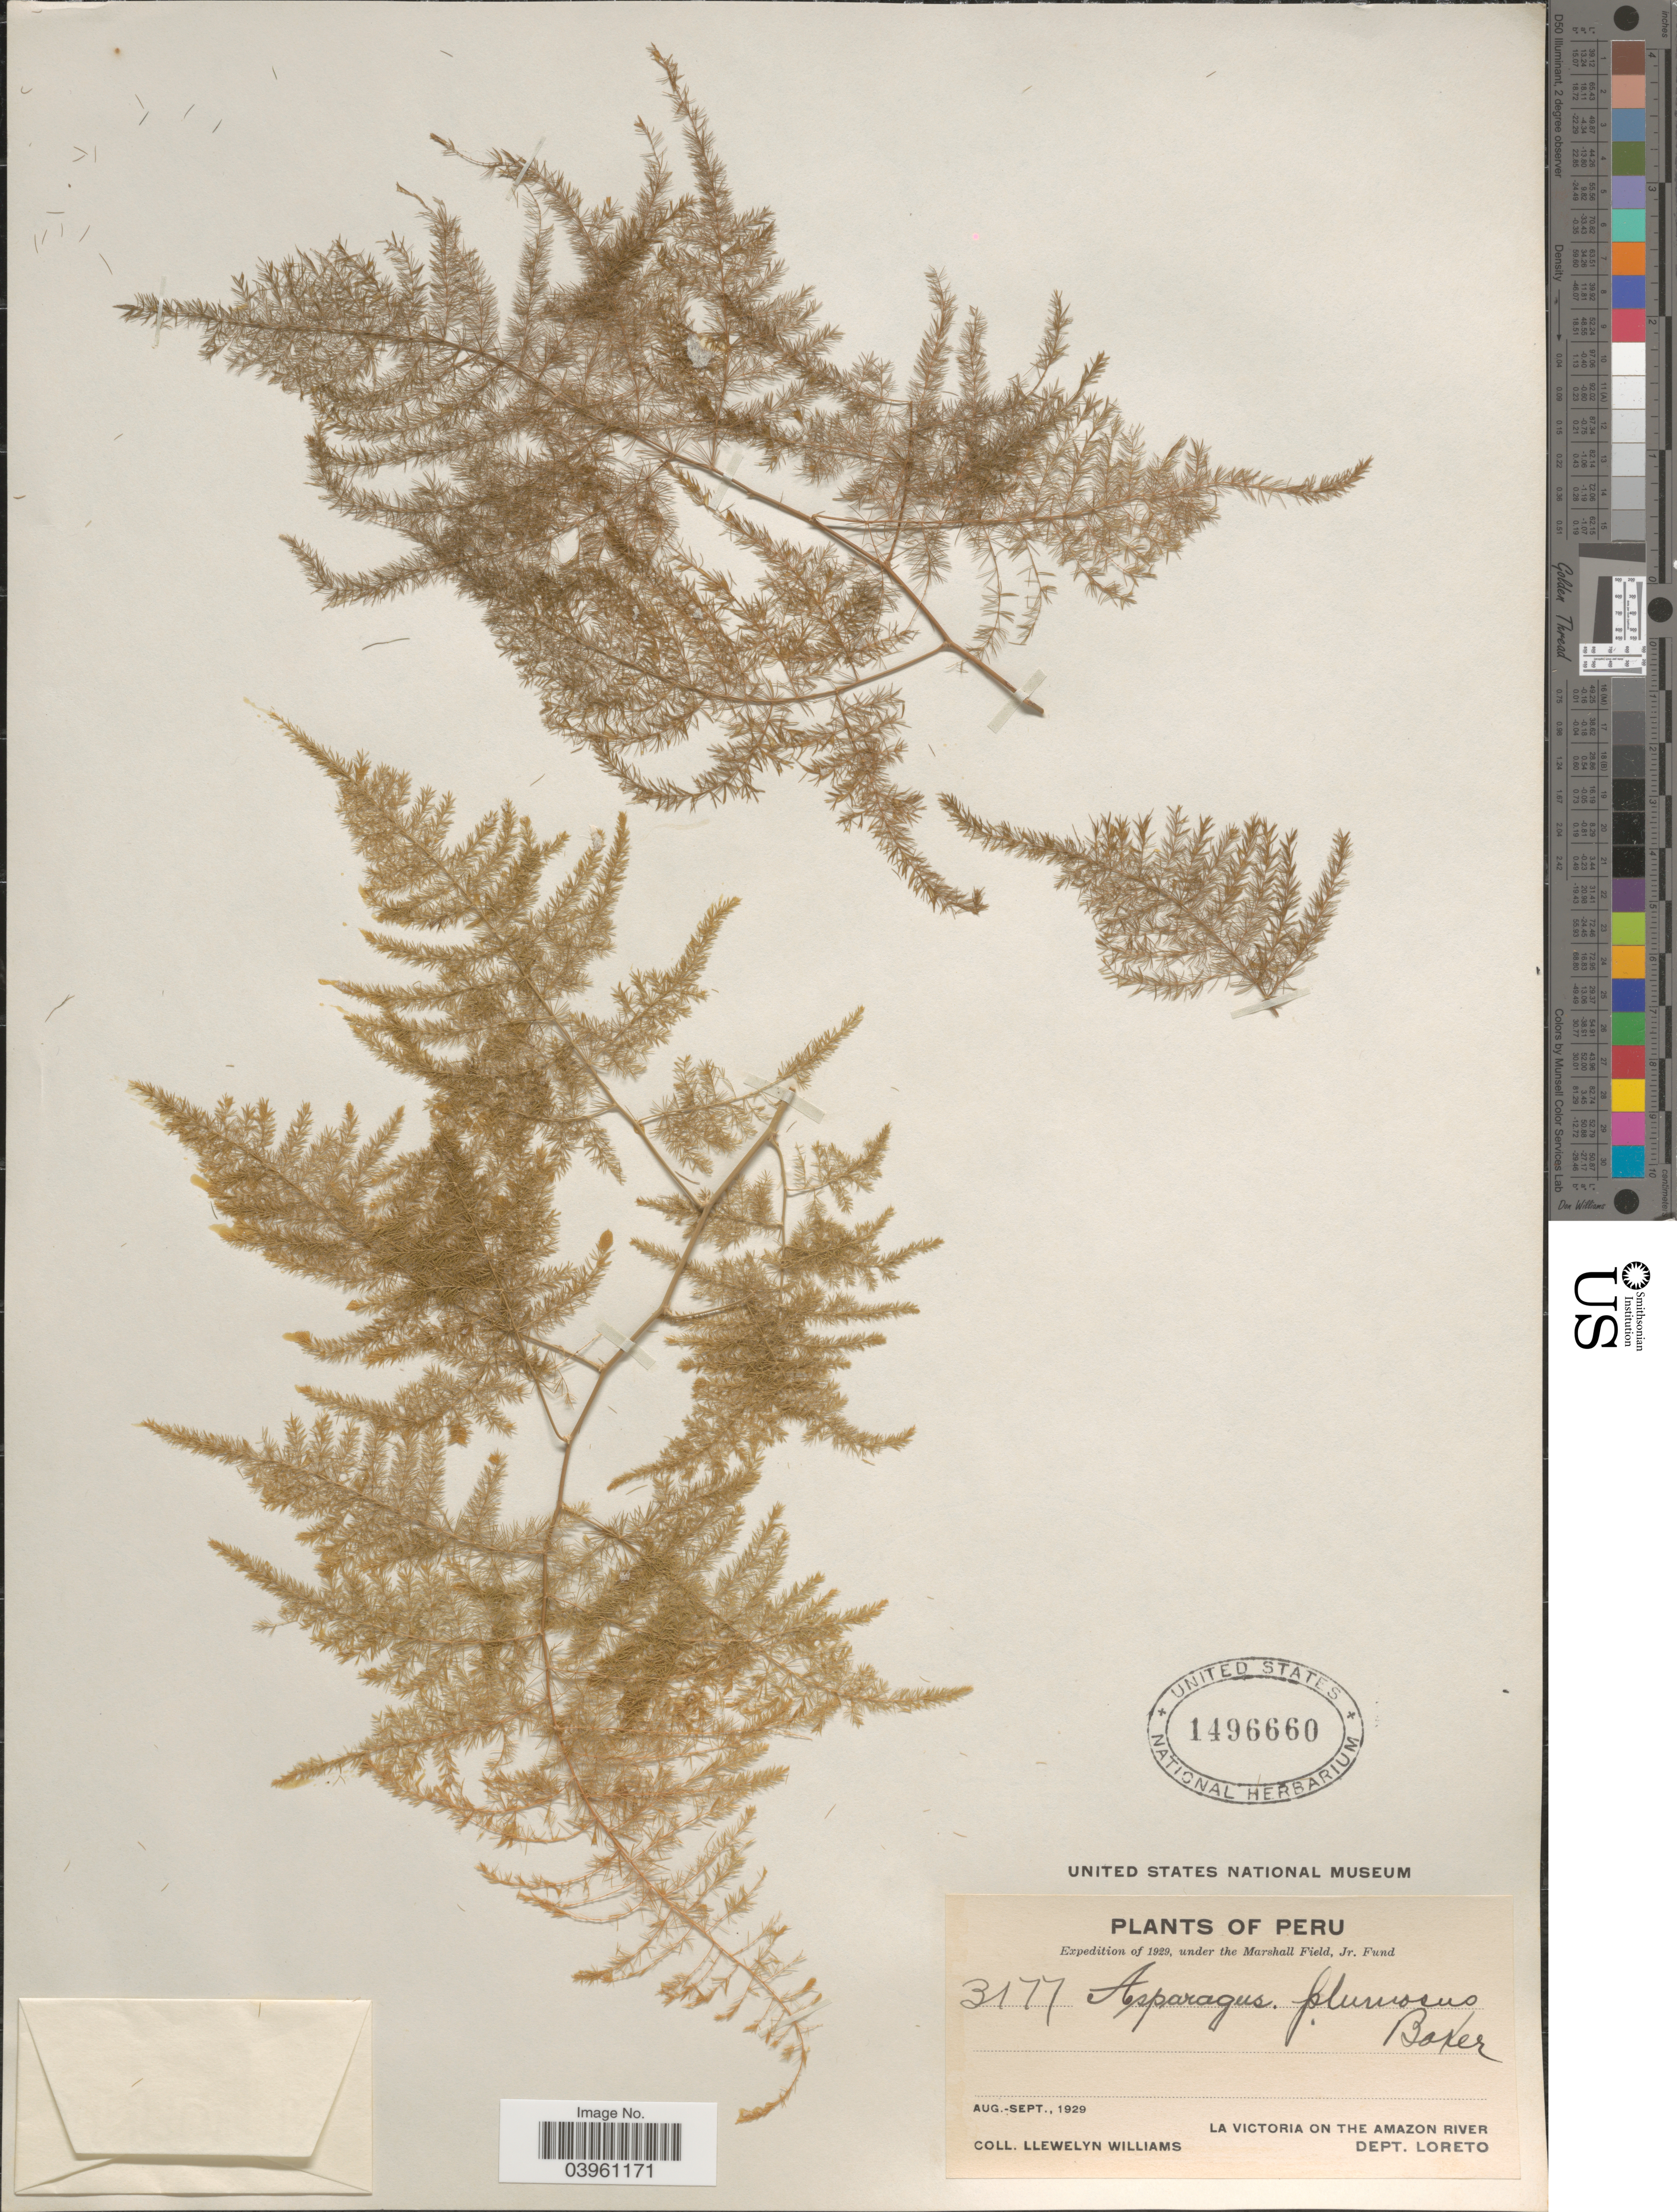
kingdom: Plantae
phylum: Tracheophyta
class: Liliopsida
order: Asparagales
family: Asparagaceae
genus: Asparagus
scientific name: Asparagus plumosus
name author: Baker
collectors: Ll. Williams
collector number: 3177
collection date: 1929-08/1929-09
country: Peru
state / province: Loreto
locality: La Victoria on the Amazon River. Dept. Loreto.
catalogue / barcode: US 1496660